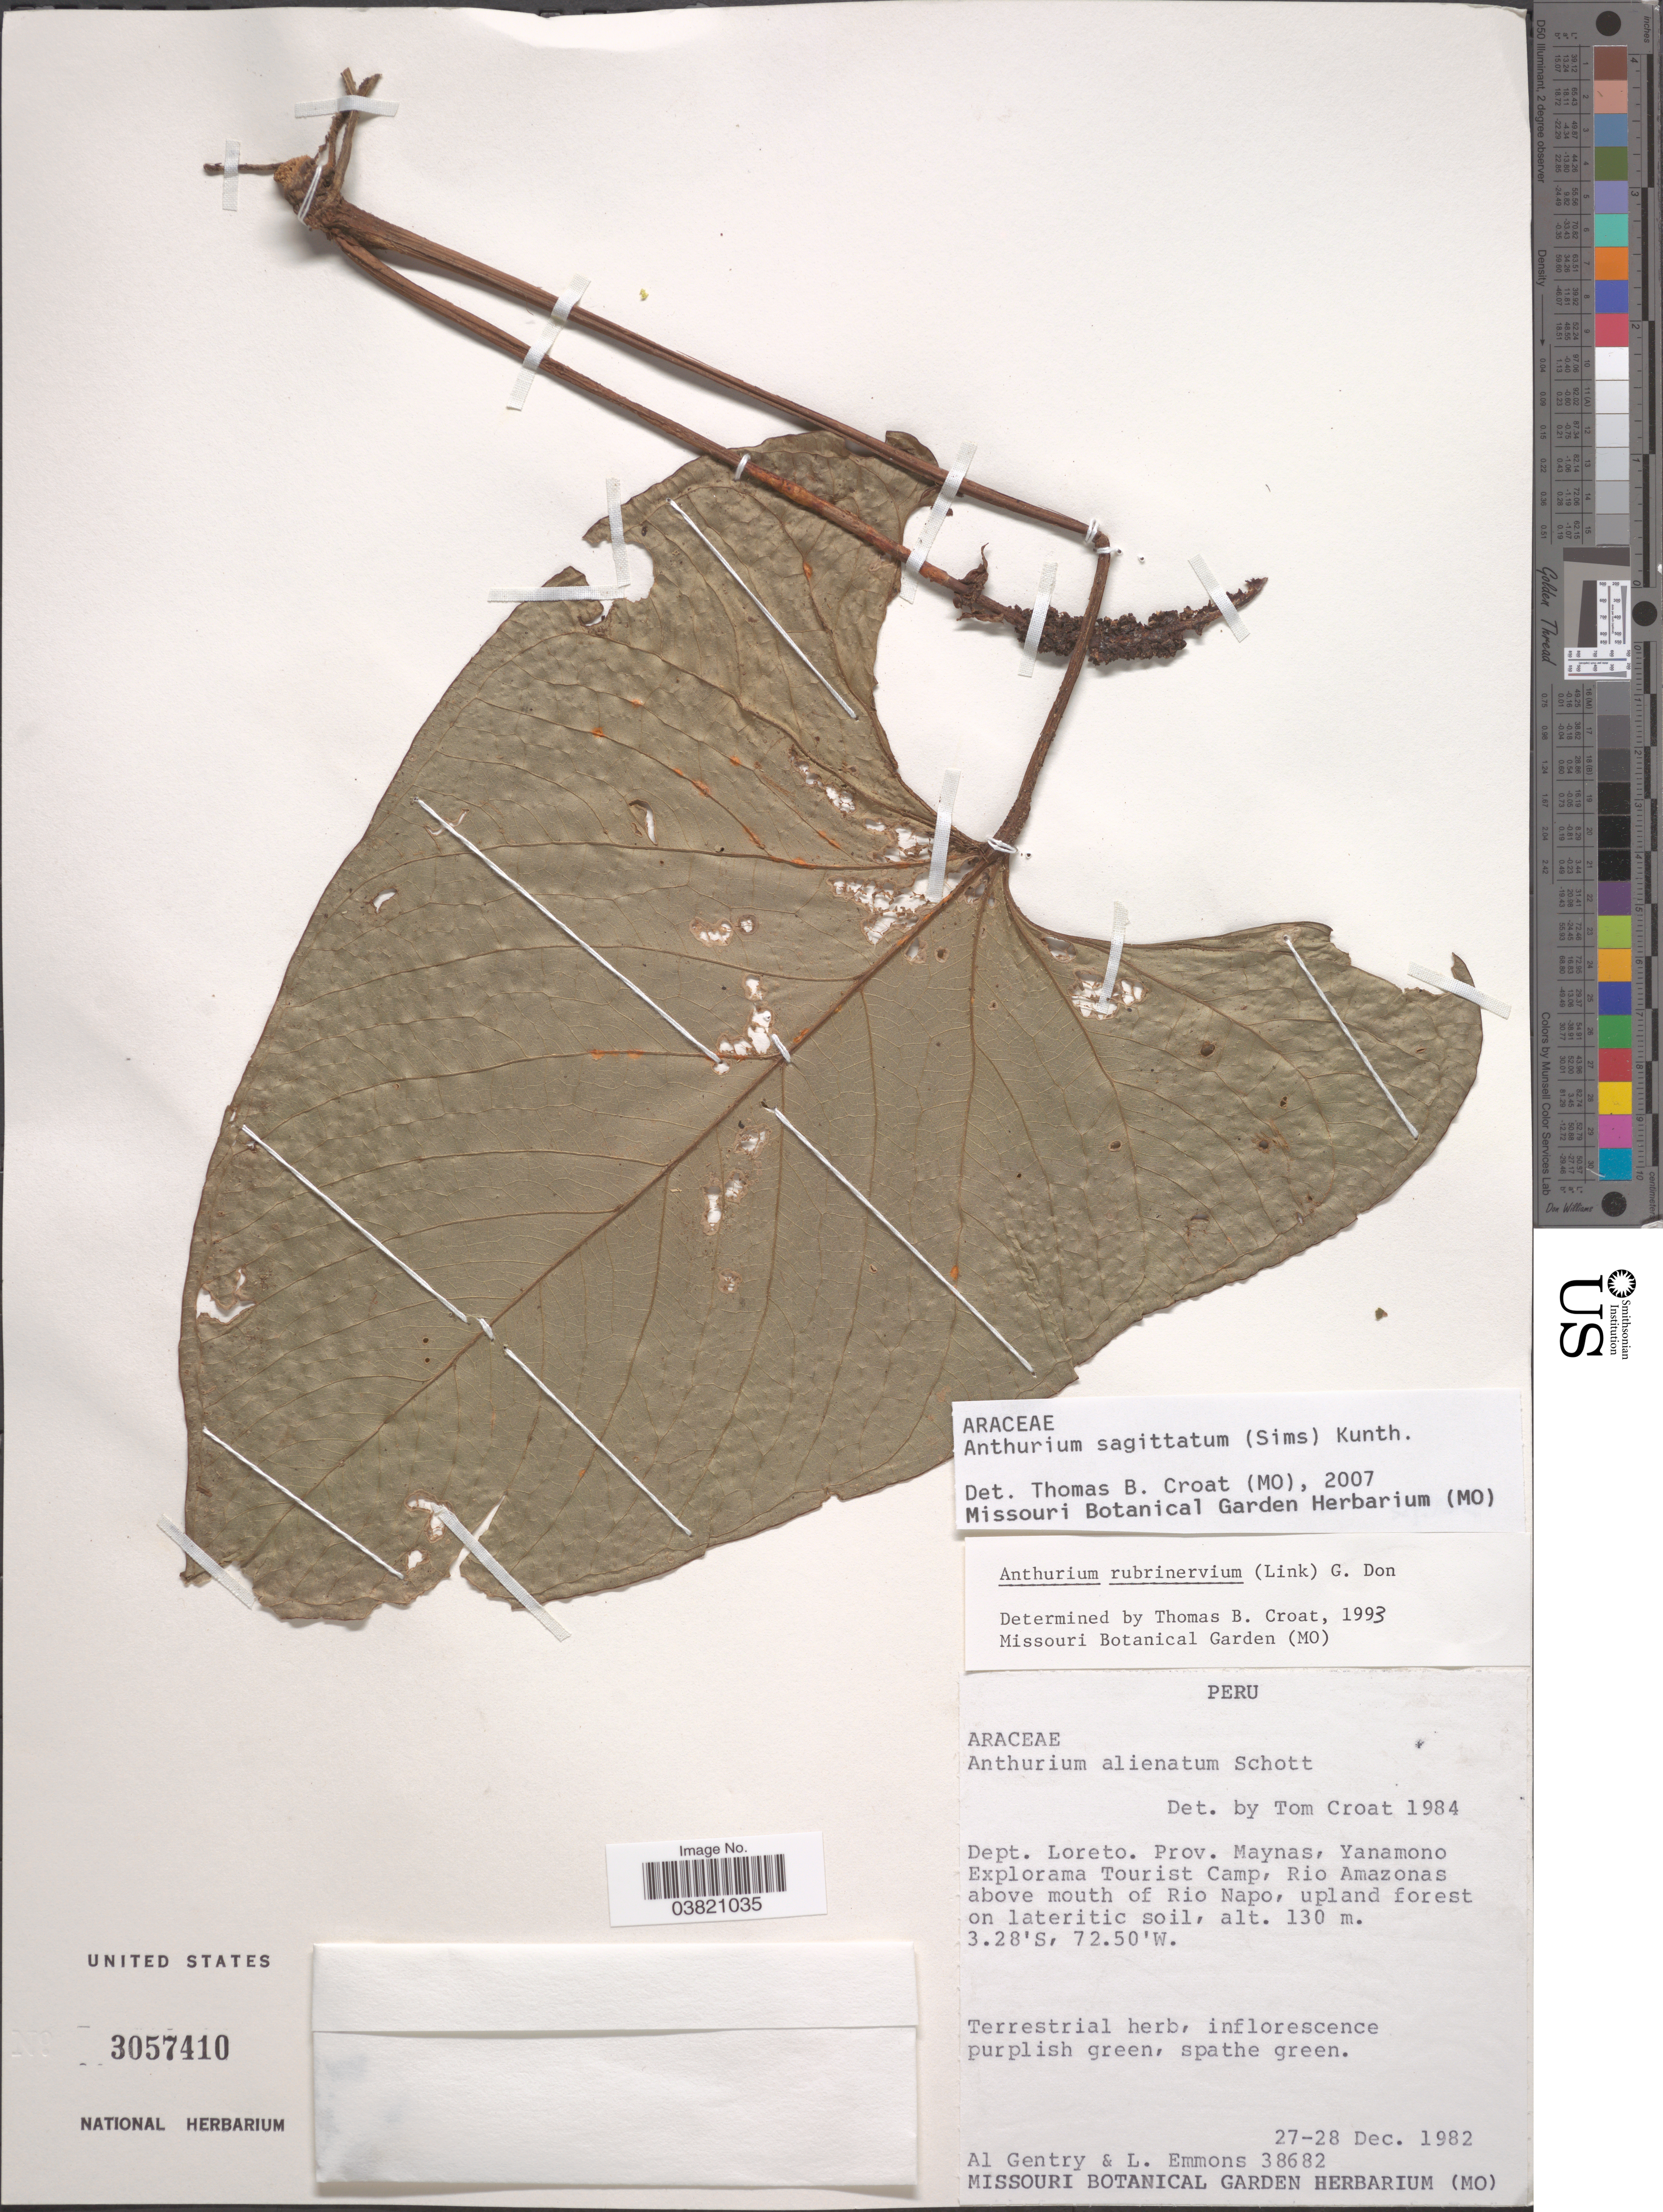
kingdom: Plantae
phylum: Tracheophyta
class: Liliopsida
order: Alismatales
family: Araceae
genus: Anthurium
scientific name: Anthurium sagittatum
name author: (Sims) G. Don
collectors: A. H. Gentry & L. Emmons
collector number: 38682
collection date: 1982-12-27/1982-12-28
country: Peru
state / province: Loreto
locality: Dept. Loreto. Prov. Maynas, Yanamono Explorama Tourist Camp, Rio Amazonas above mouth of Rio Napo.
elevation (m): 130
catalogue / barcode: US 3057410